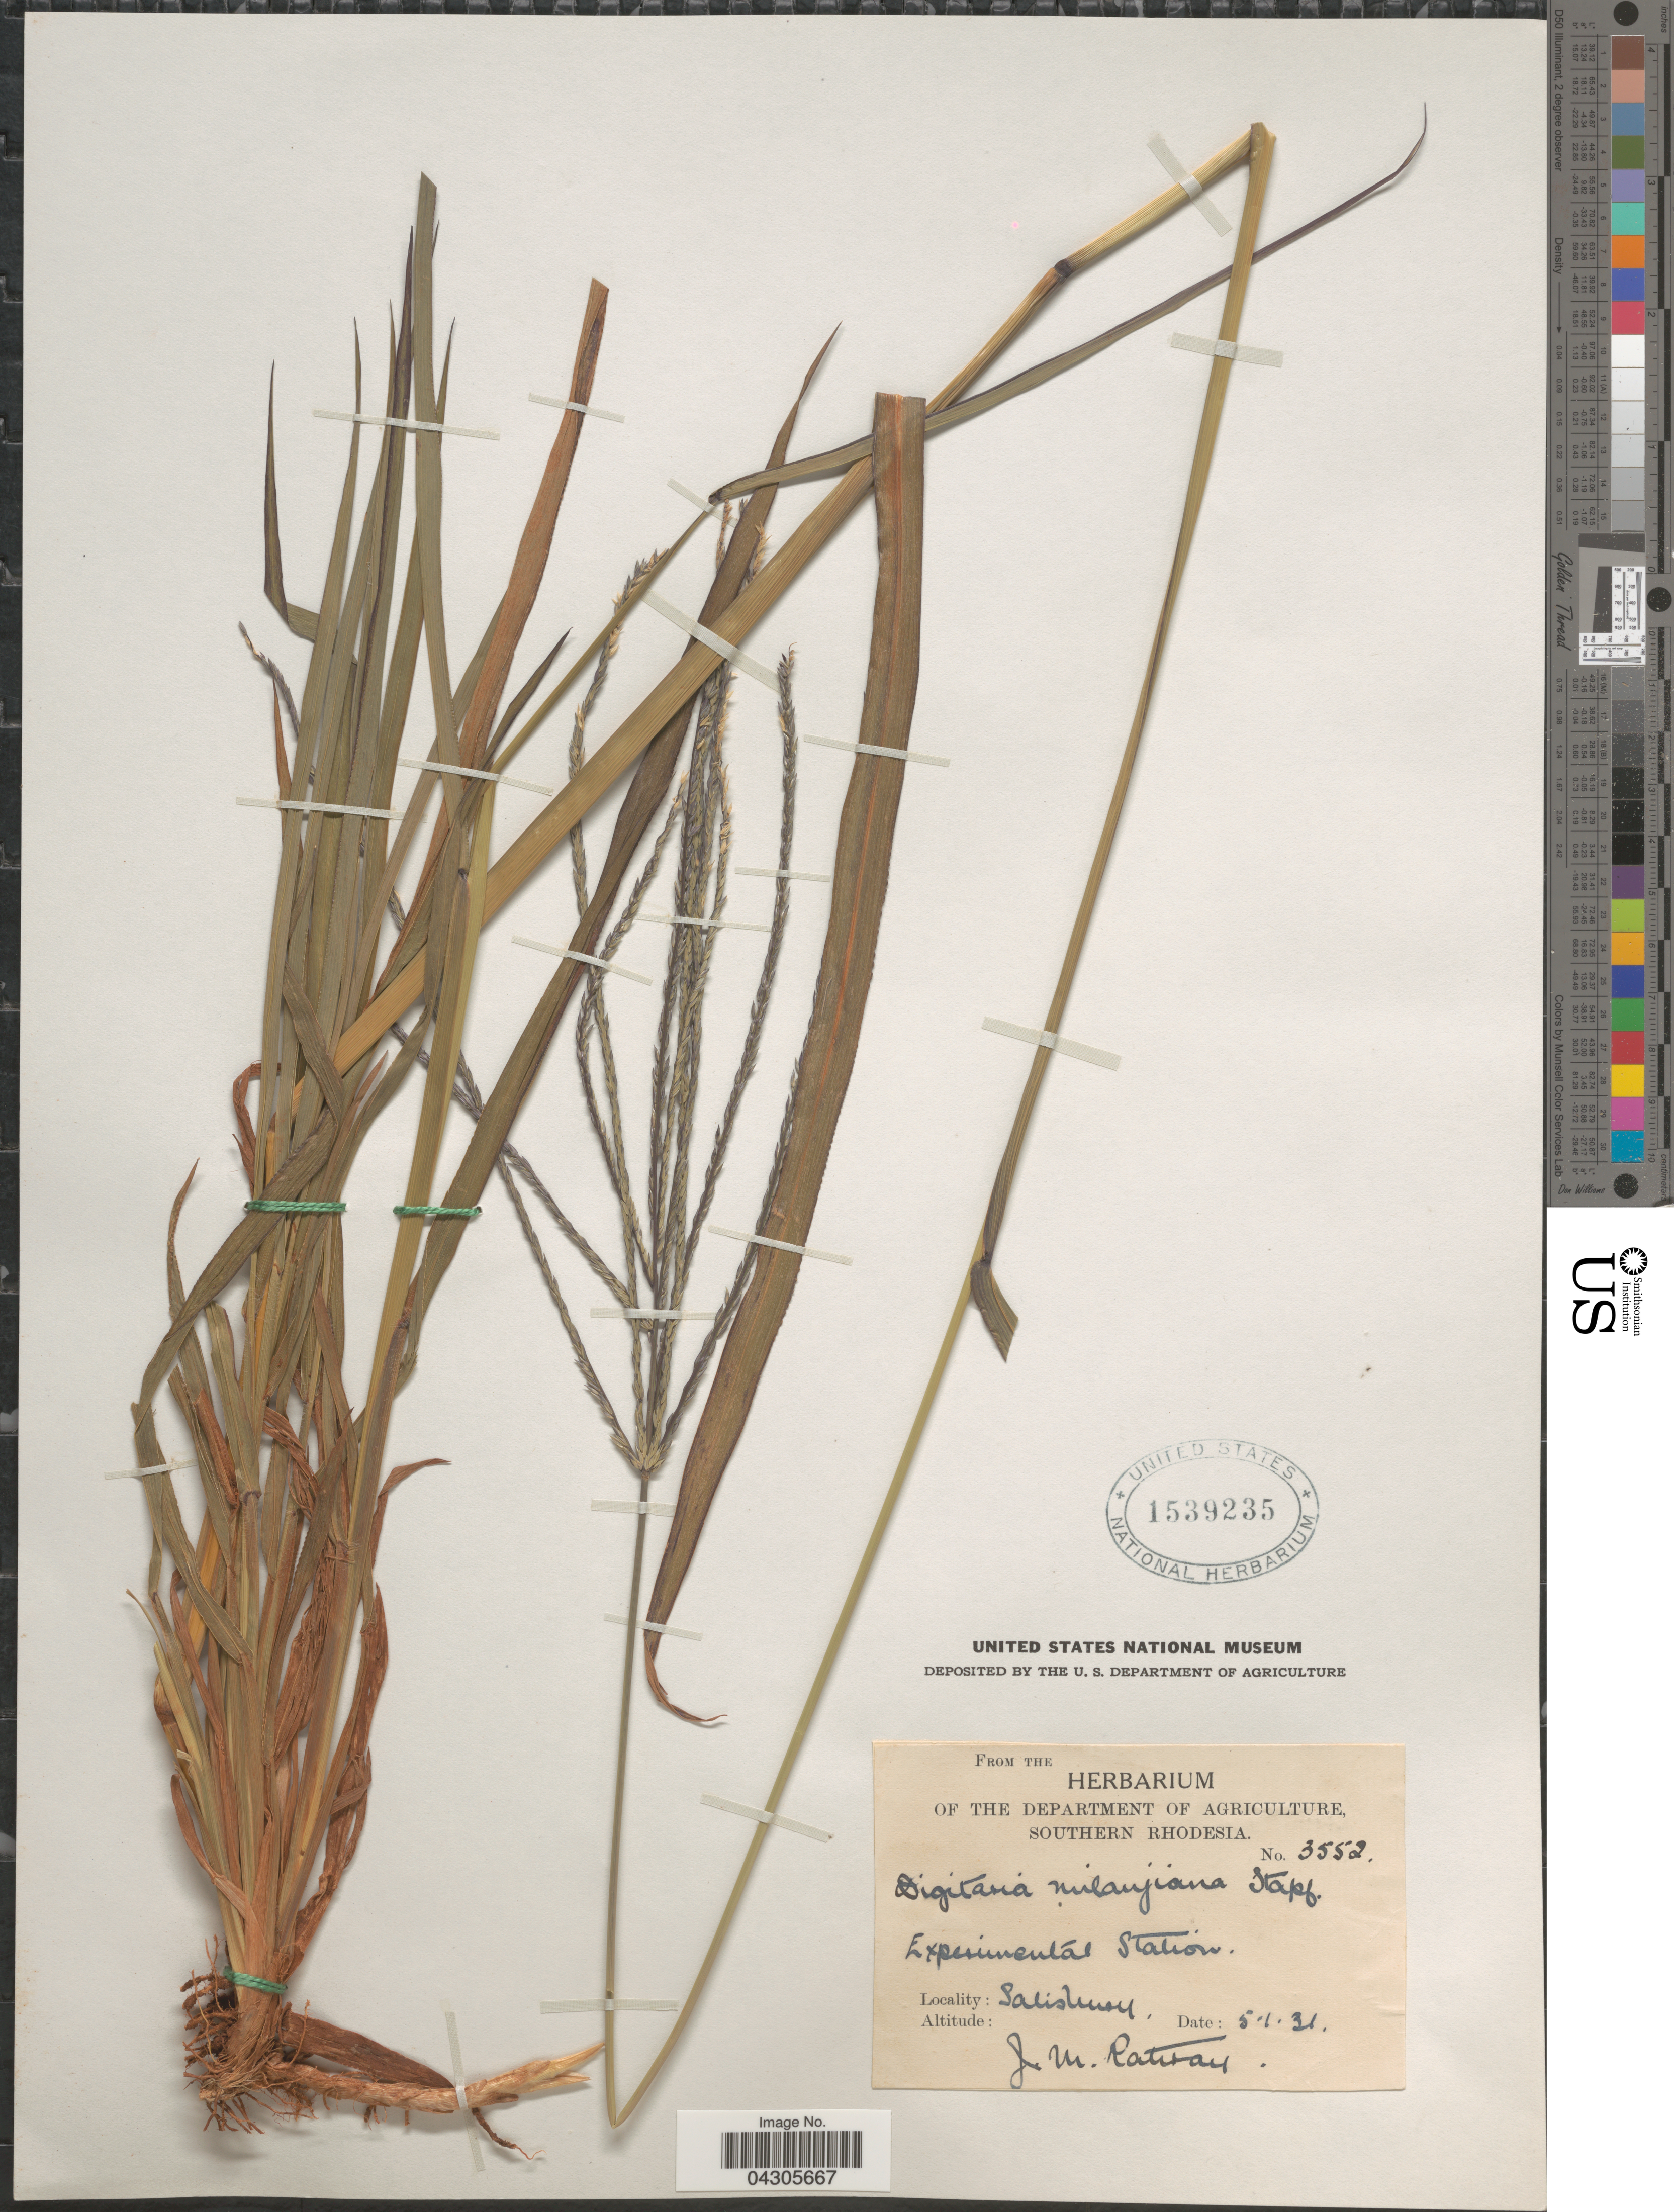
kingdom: Plantae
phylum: Tracheophyta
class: Liliopsida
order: Poales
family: Poaceae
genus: Digitaria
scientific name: Digitaria milanjiana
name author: (Rendle) Stapf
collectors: J. Rattray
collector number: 3552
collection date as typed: Transcribed d/m/y: 5/1/31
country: Zambia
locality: Southern Rhodesia. Experimental Station. Salisbury.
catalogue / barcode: US 1539235